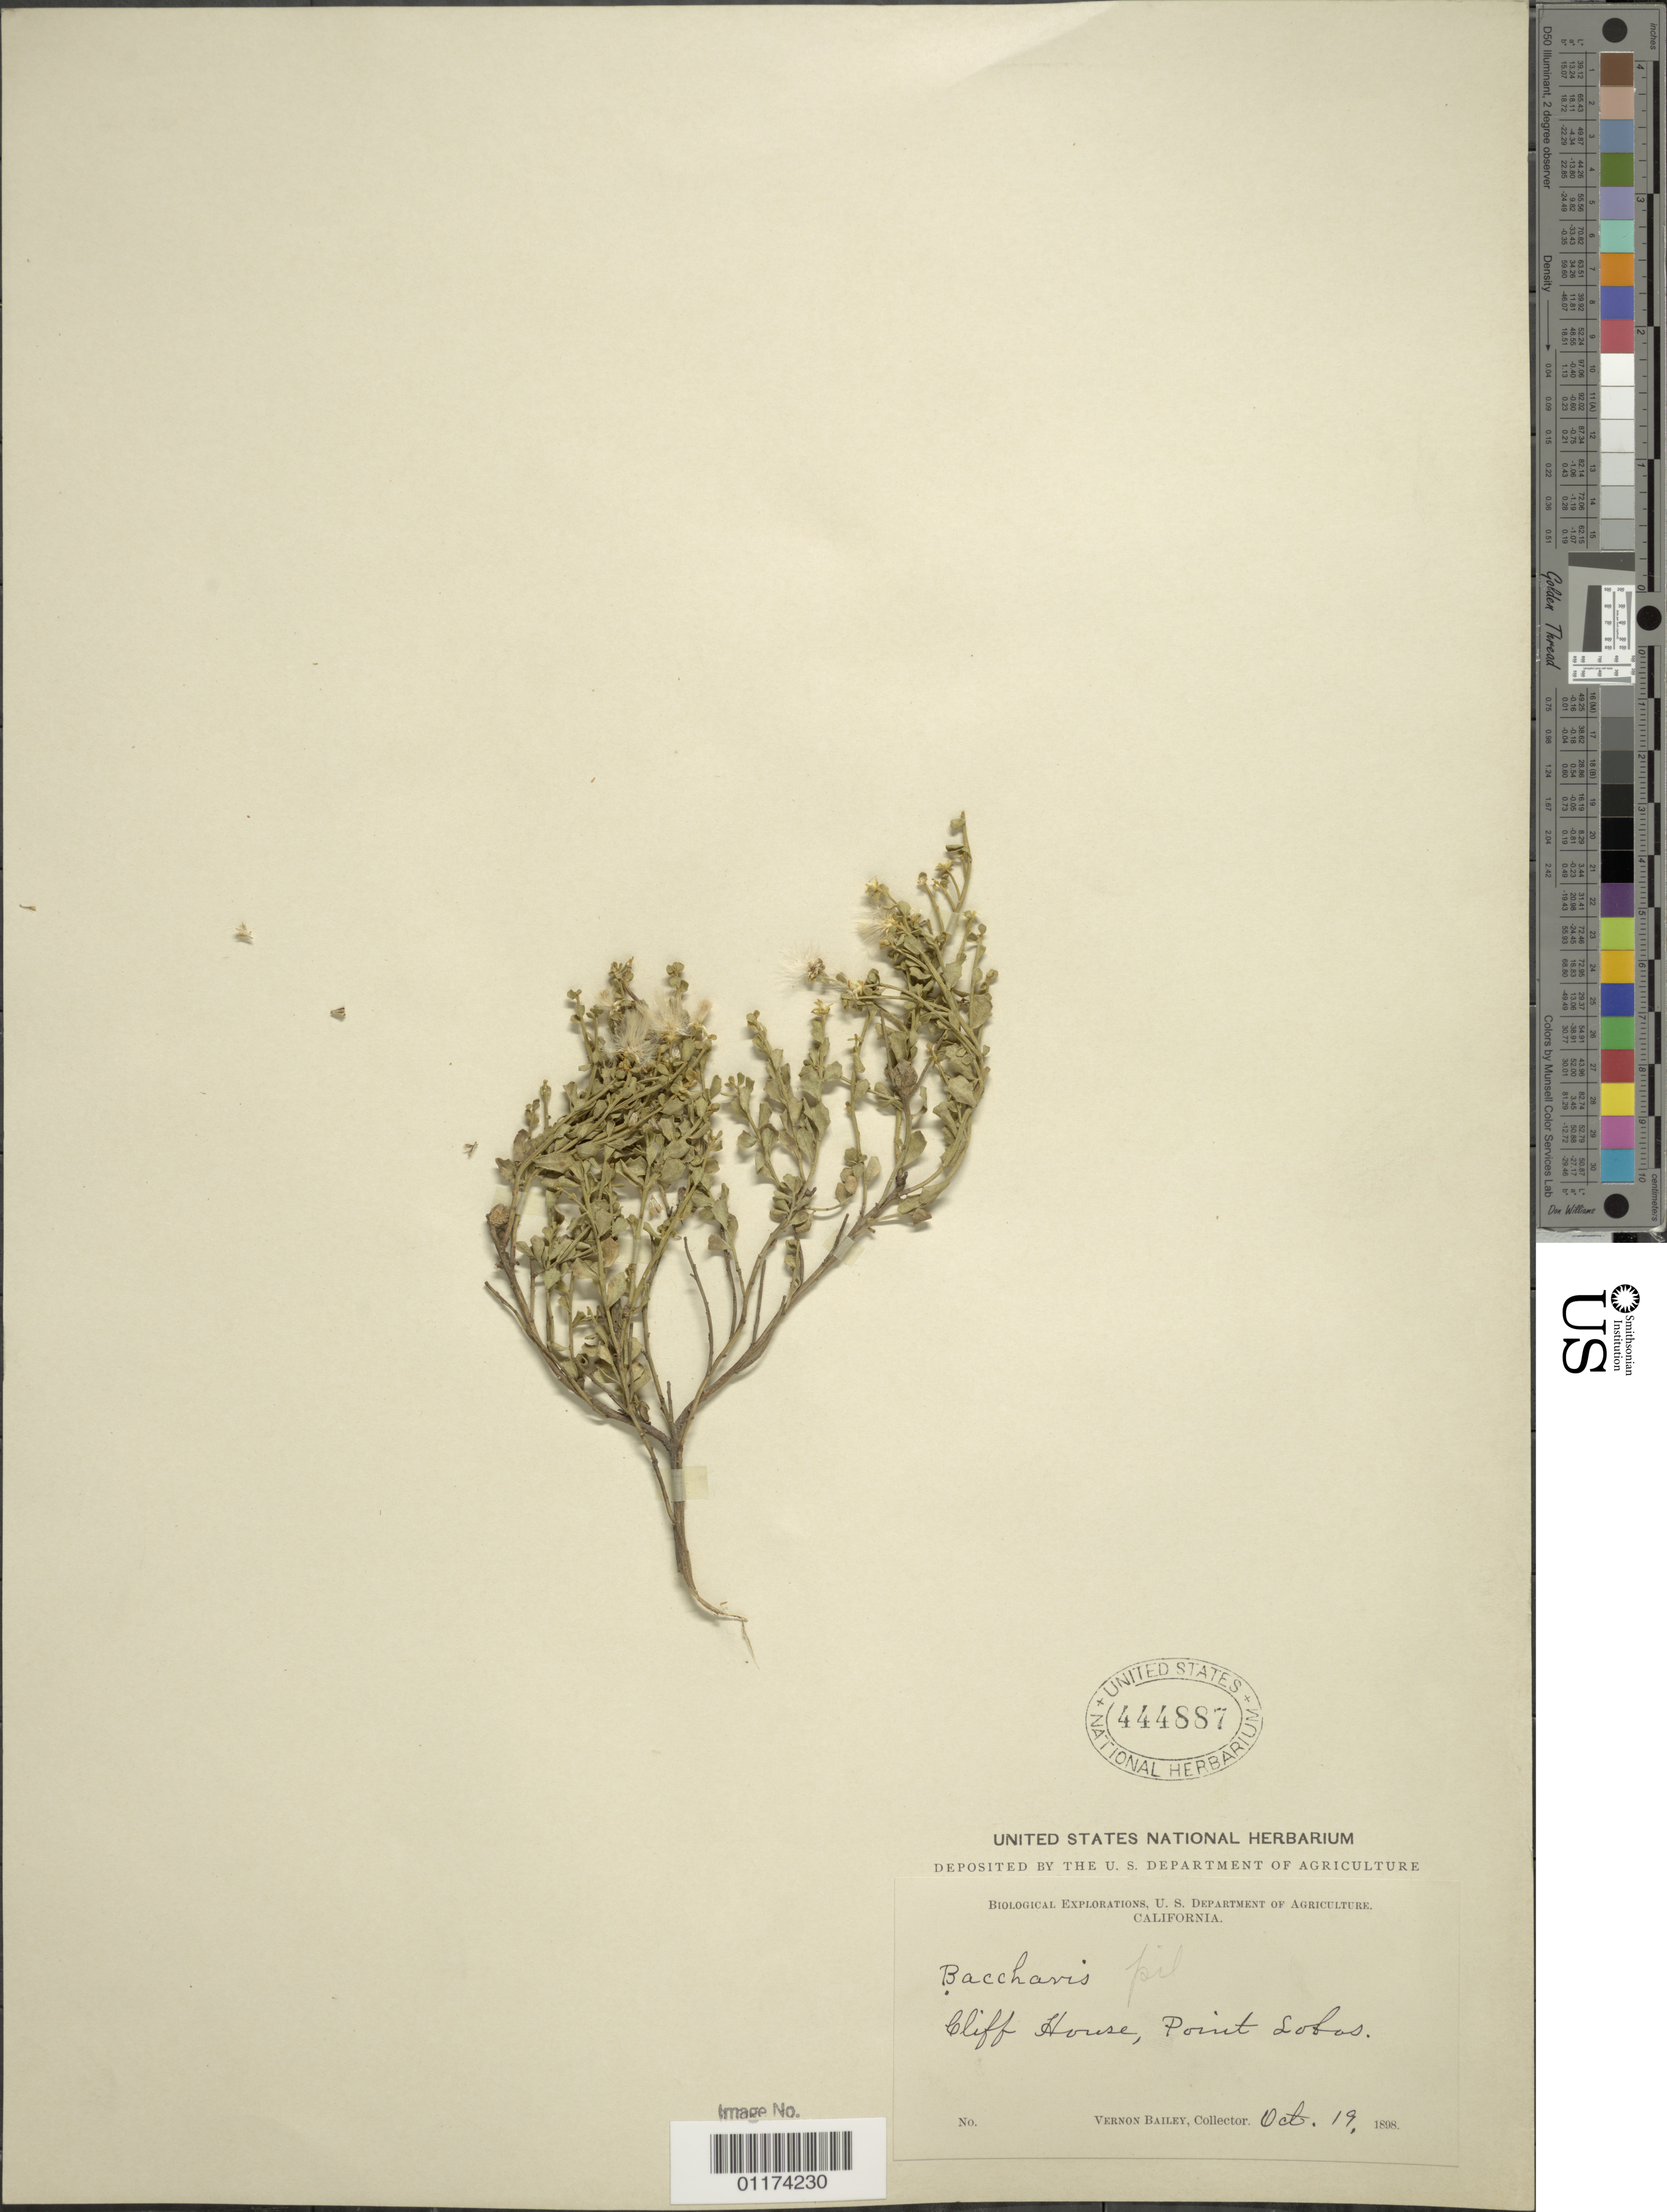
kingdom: Plantae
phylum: Tracheophyta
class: Magnoliopsida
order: Asterales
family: Asteraceae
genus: Baccharis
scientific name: Baccharis pilularis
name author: DC.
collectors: V. O. Bailey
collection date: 1898-10-19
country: United States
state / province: California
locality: Cliff house, point Lobos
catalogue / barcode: US 444887